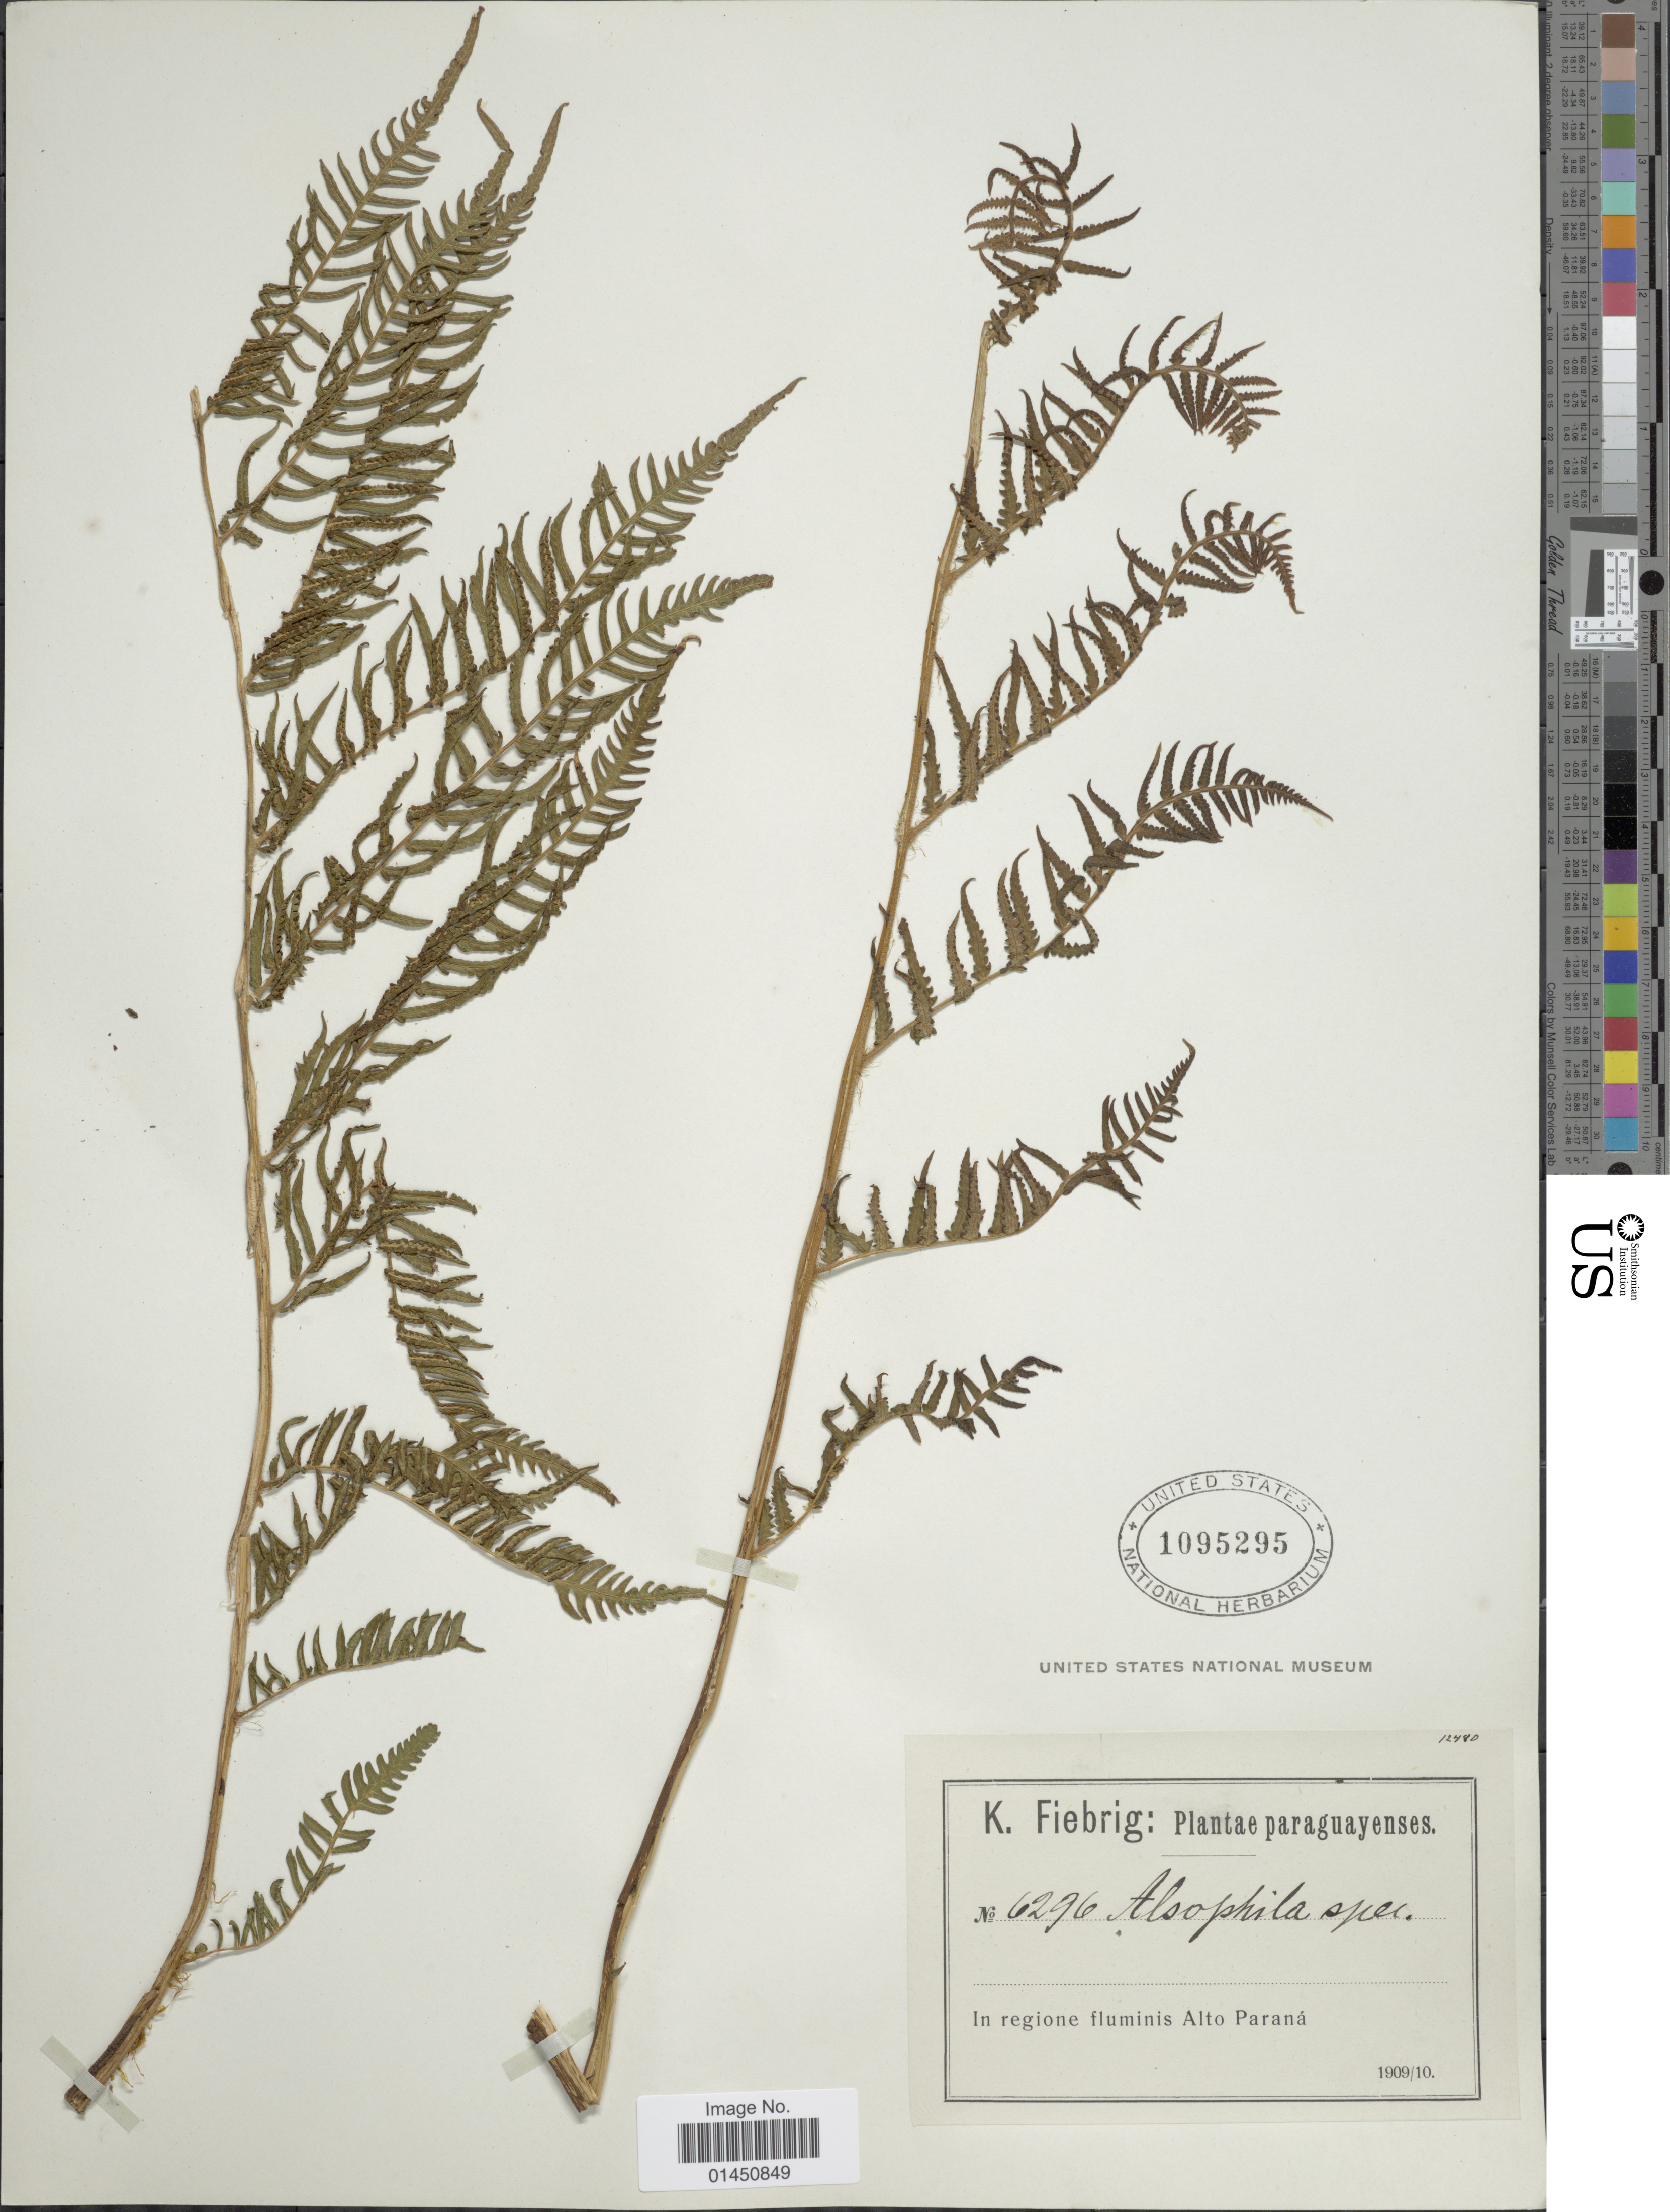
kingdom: Plantae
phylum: Tracheophyta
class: Polypodiopsida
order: Cyatheales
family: Cyatheaceae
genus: Cyathea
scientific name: Cyathea atrovirens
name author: (Lanapd. & Fisch.) Domin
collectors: K. Fiebrig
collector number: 6296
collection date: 1909/1910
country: Paraguay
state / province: Alto Parana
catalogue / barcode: US 1095295